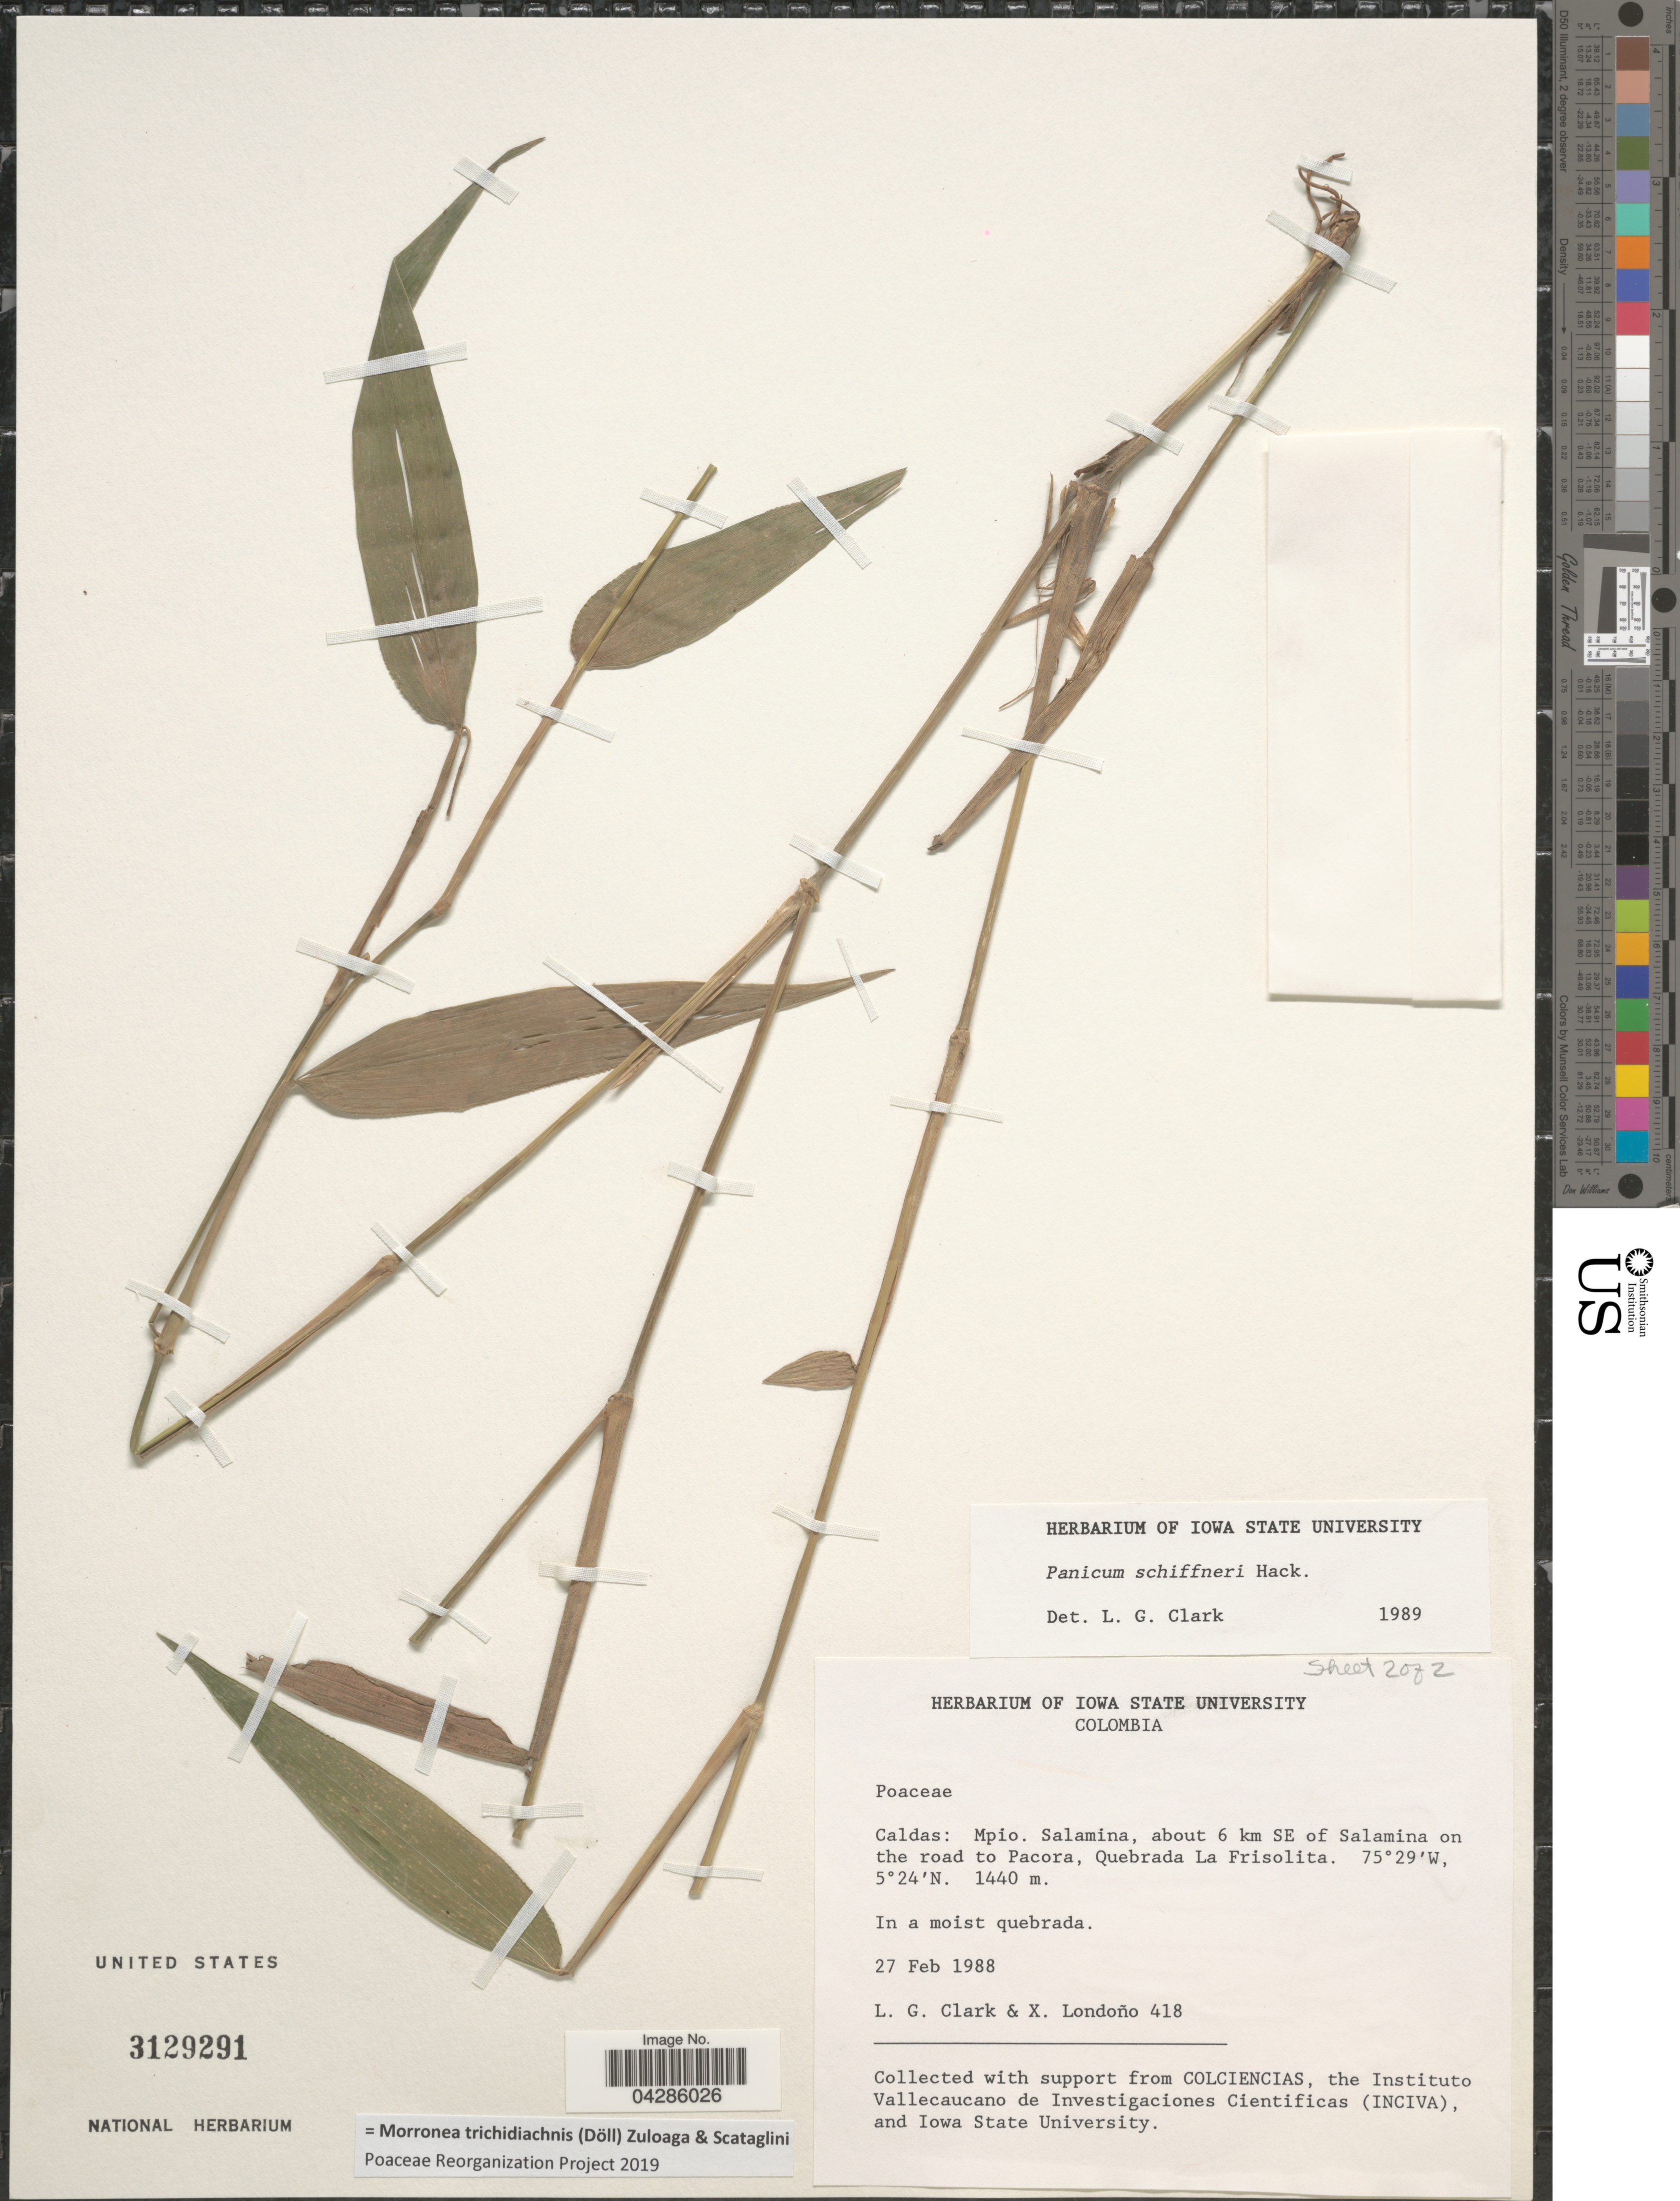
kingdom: Plantae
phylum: Tracheophyta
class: Liliopsida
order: Poales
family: Poaceae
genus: Morronea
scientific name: Morronea trichidiachnis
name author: (Döll) Zuloaga & Scataglini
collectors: L. G. Clark & X. Londoño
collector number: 418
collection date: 1988-02-27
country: Colombia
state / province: Caldas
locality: Mpio. Salamina, about 6 km SE of Salamina on the road to Pacora, Quebrada La Frisolita. In a moist quebrada.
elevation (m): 1440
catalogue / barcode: US 3129291